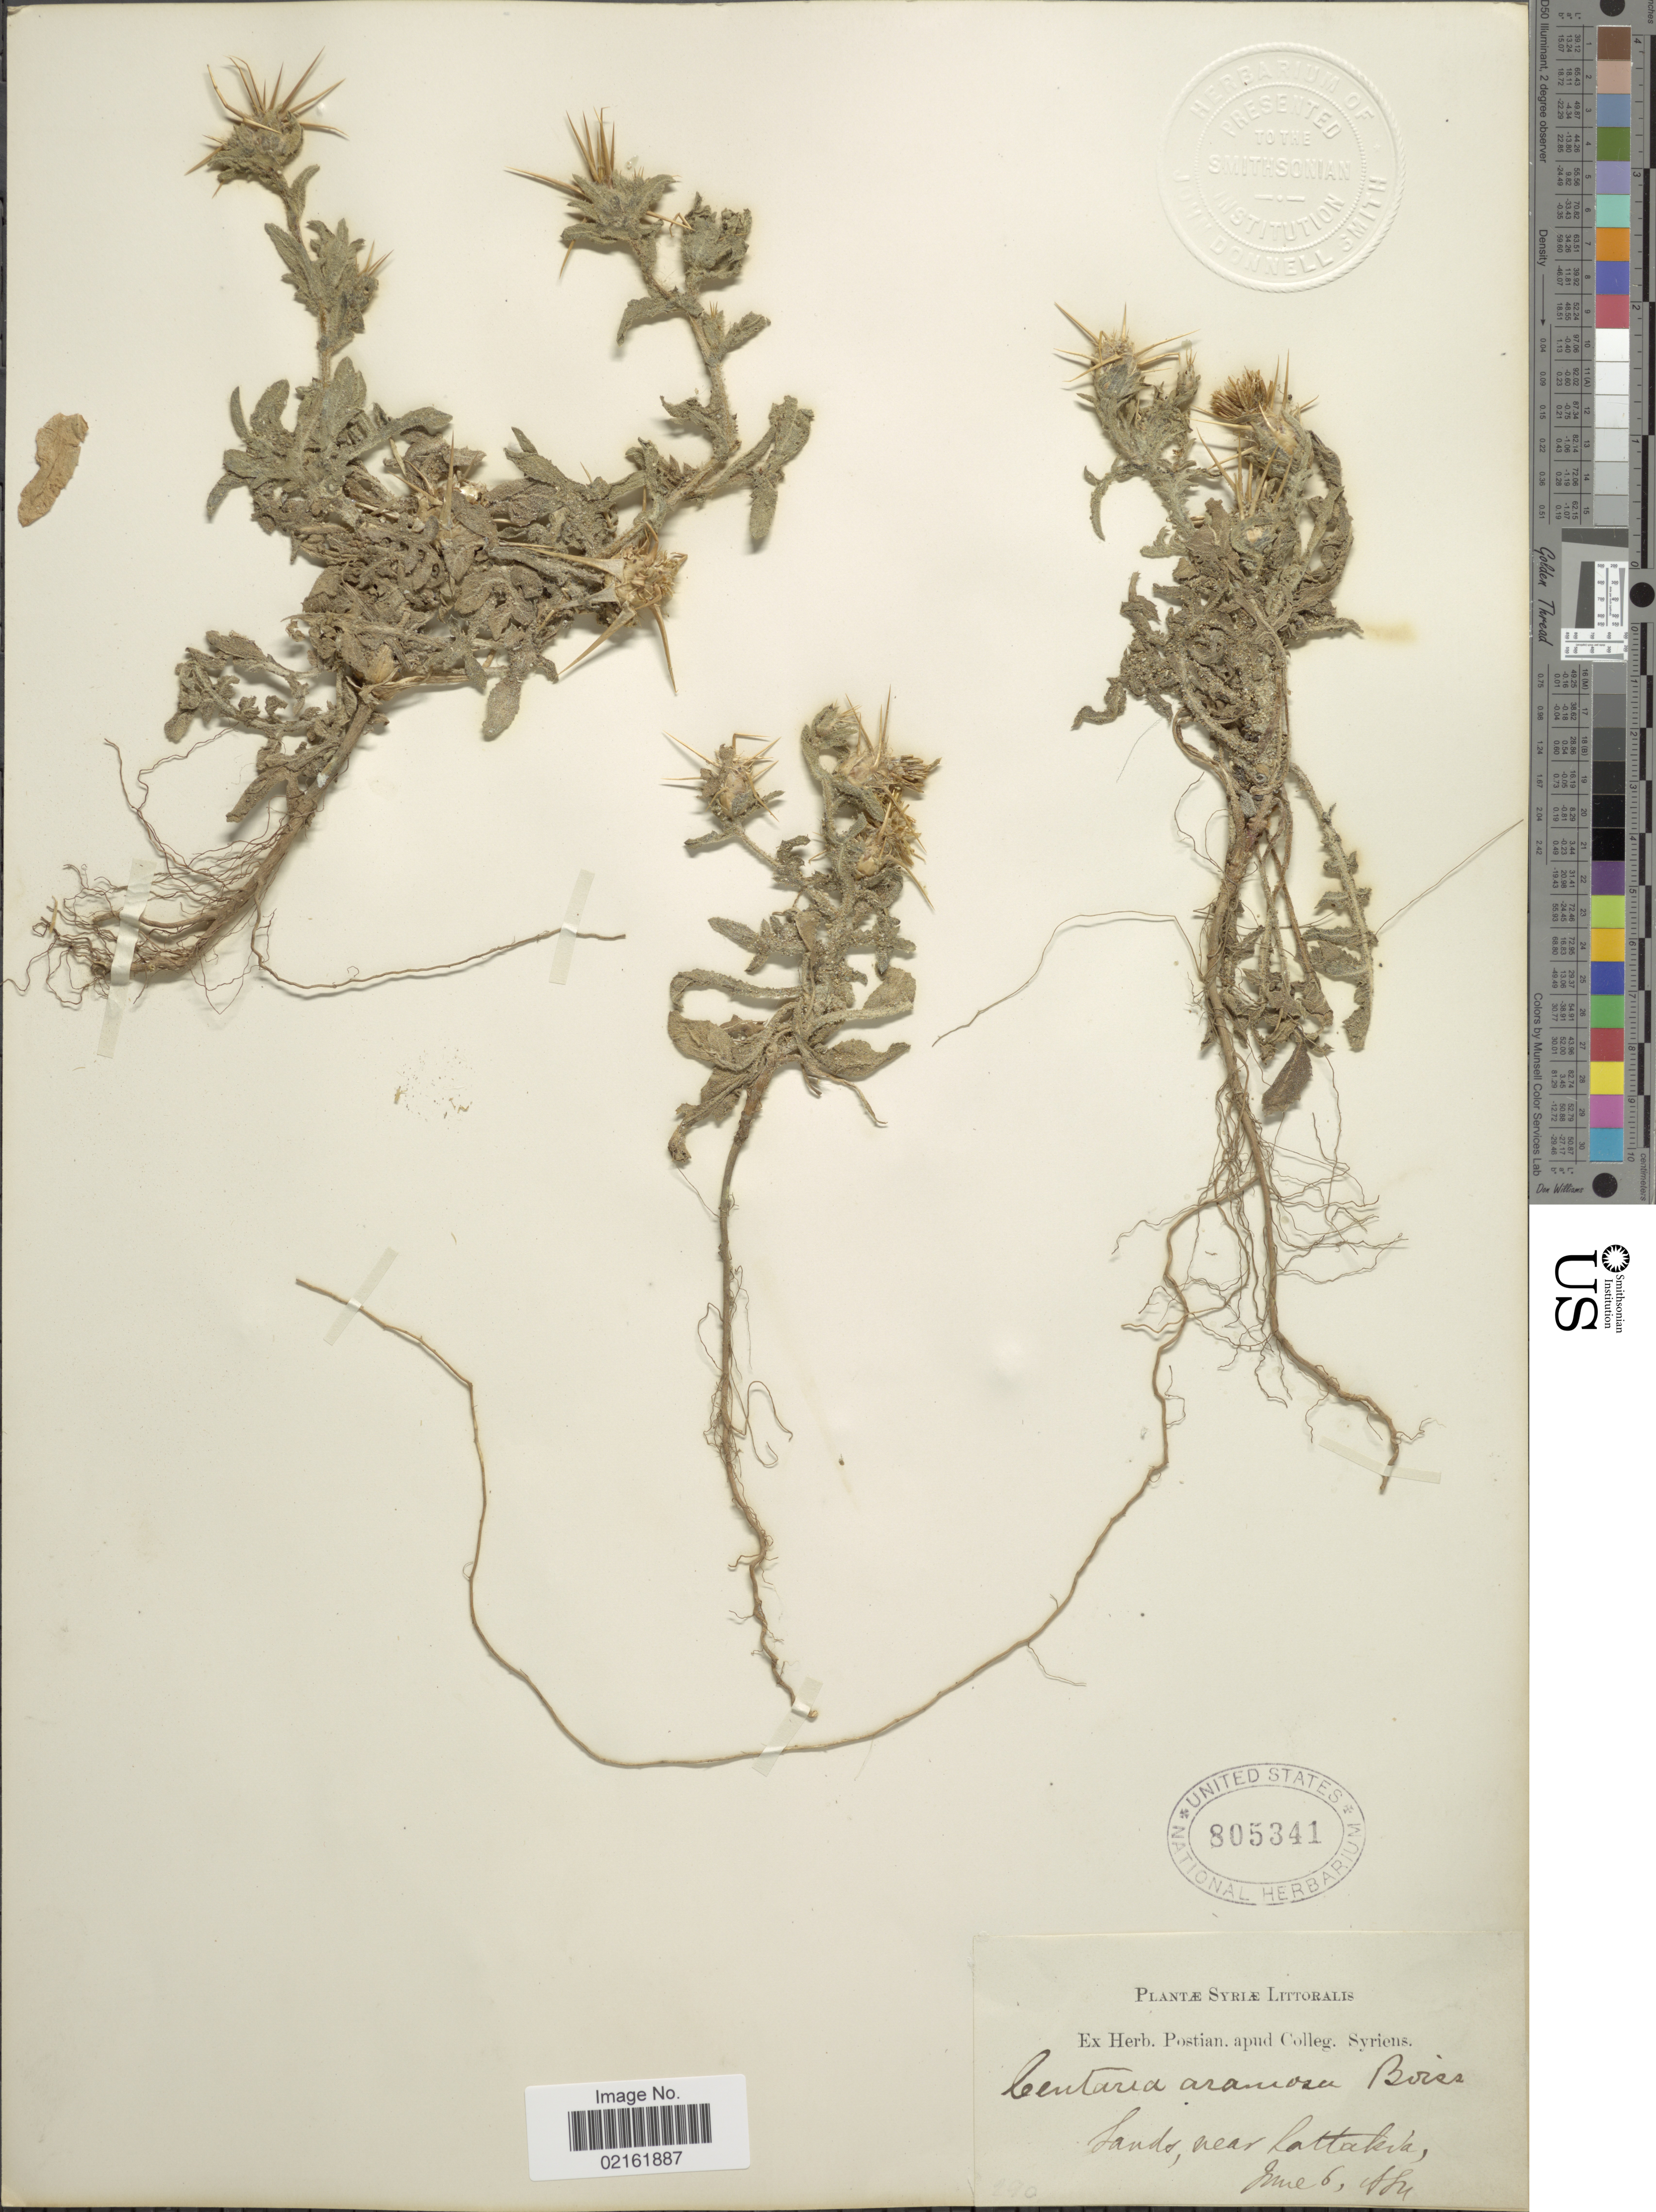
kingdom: Plantae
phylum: Tracheophyta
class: Magnoliopsida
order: Asterales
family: Asteraceae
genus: Centaurea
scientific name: Centaurea procurrens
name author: Sieber ex Spreng.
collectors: ex herb. Postian. apud Colleg. Syriens. Protest. USE "Fannie P. A. Shepard" (10308853) AS PRIMARY COLLECTOR INSTEAD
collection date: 1884-06-06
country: Syria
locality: Lands, near Lattakva [interpreted]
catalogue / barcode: US 805341